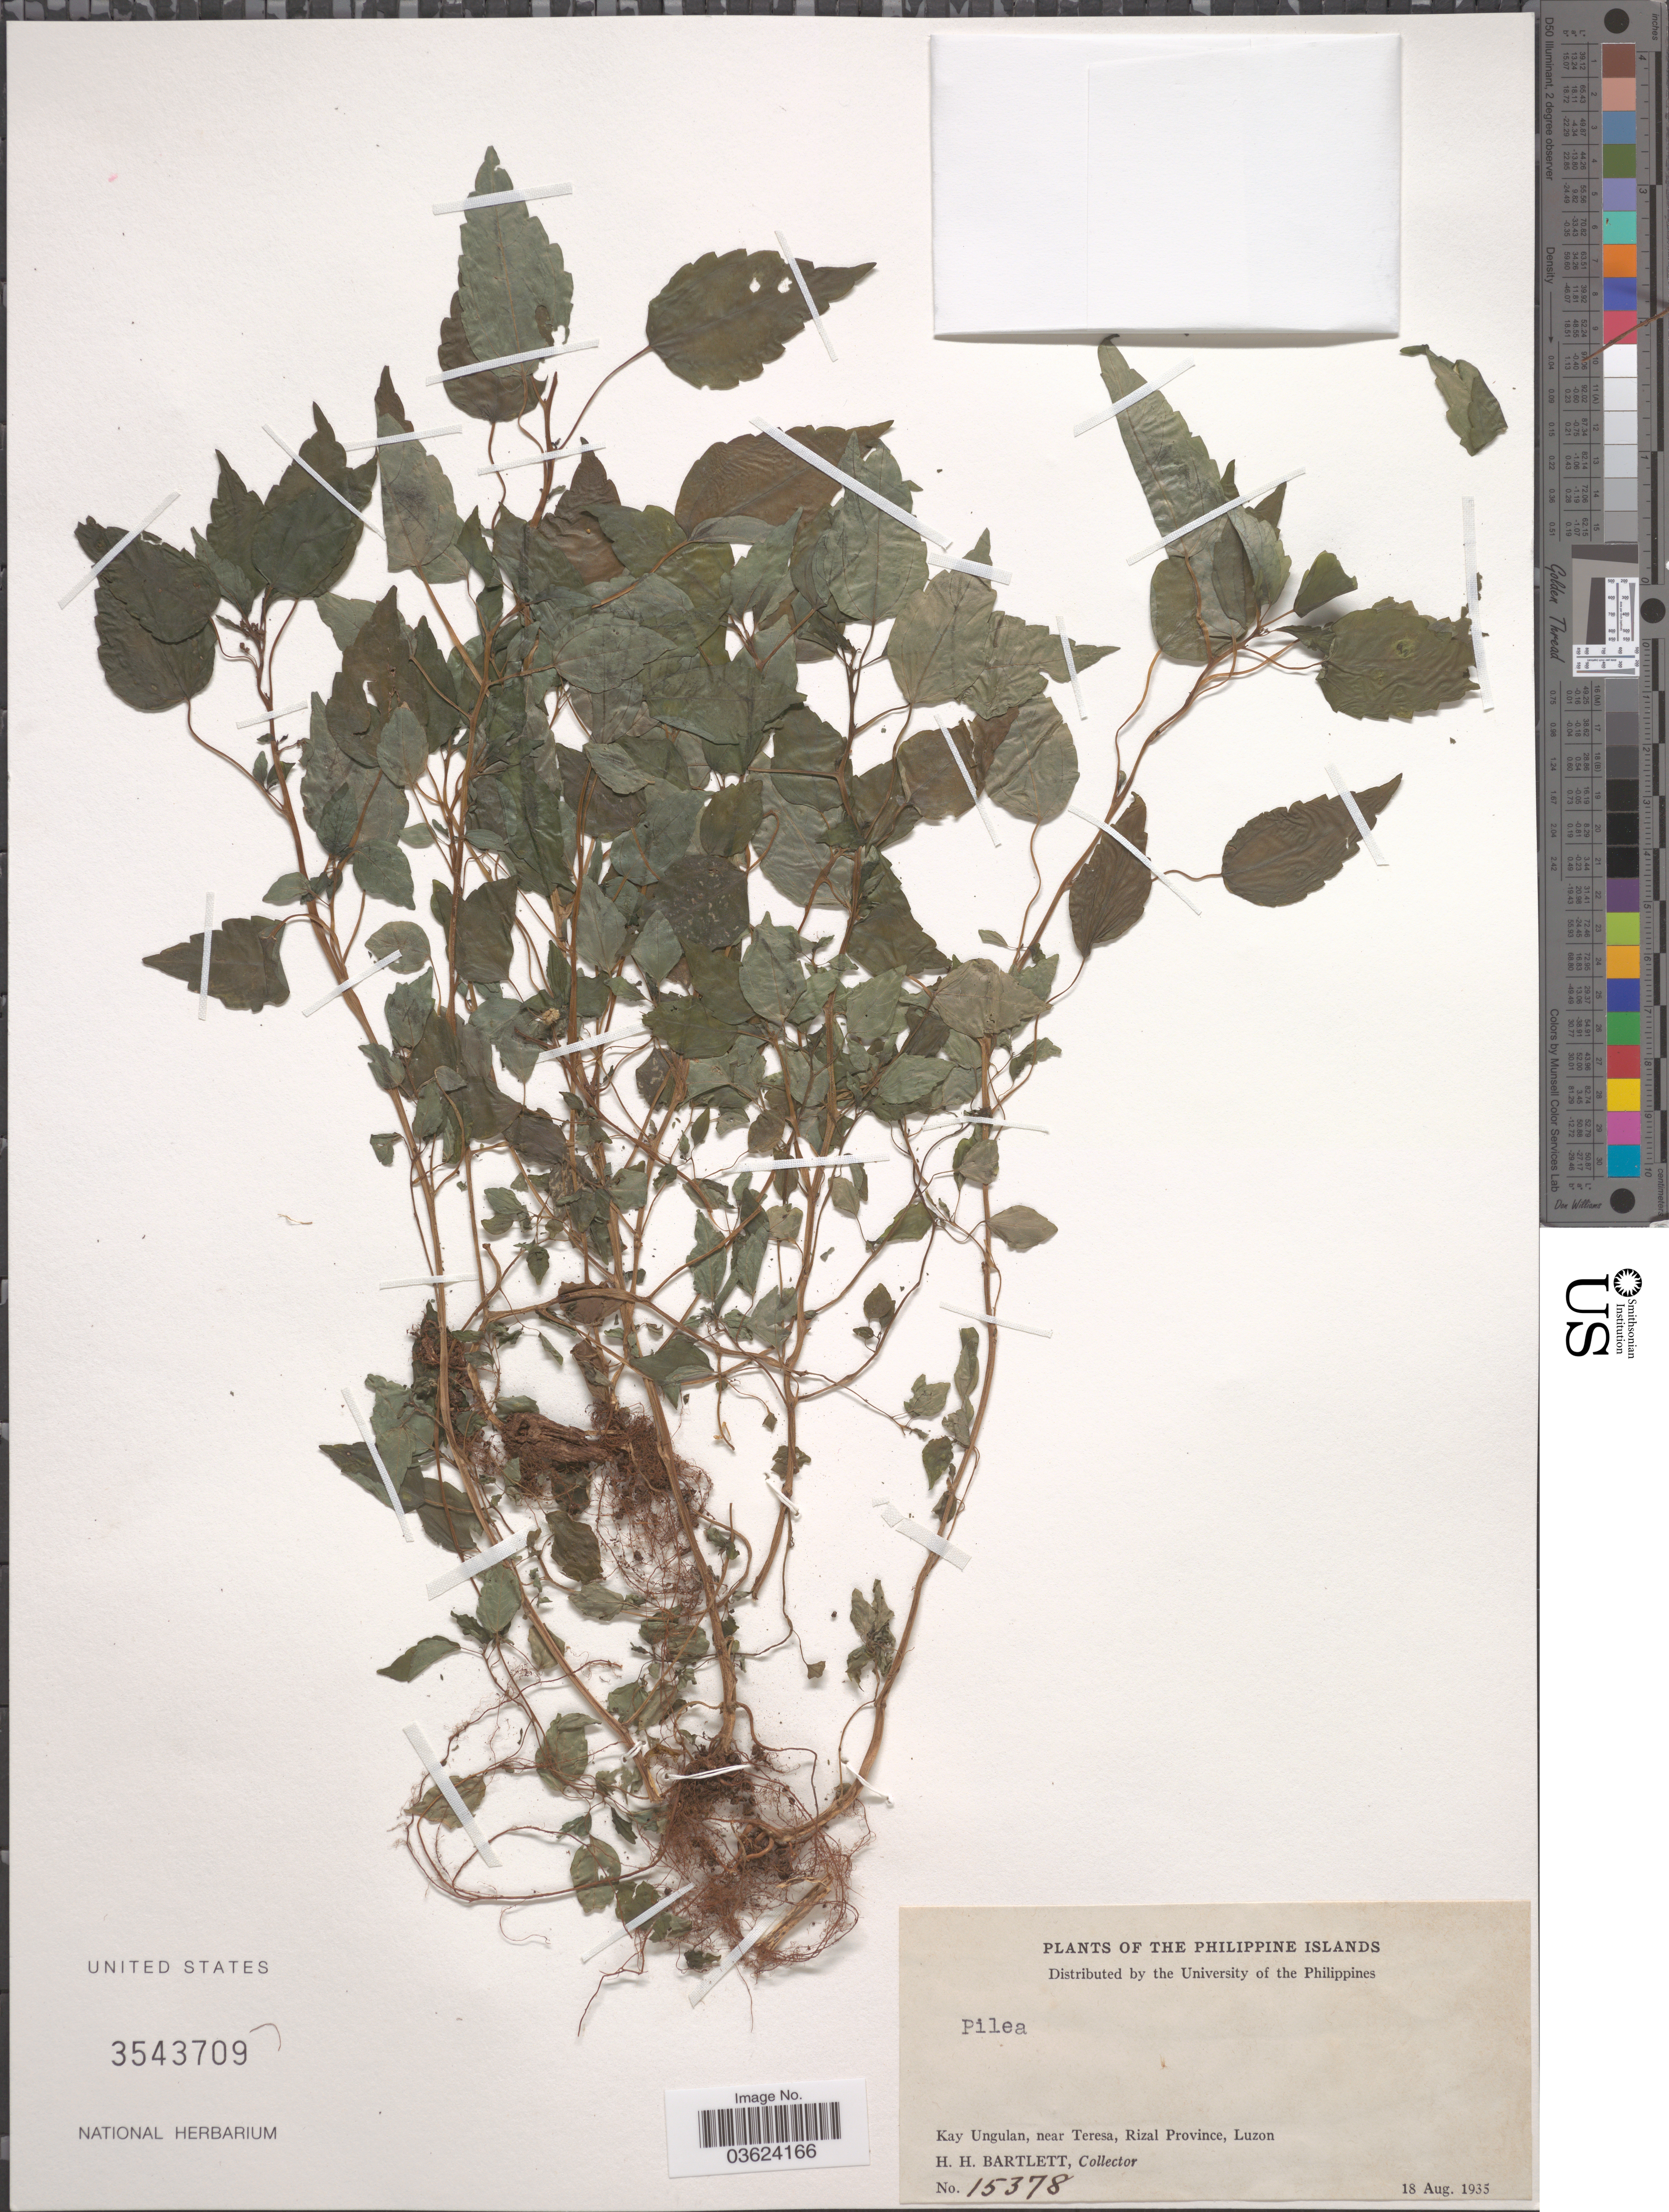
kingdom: Plantae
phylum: Tracheophyta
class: Magnoliopsida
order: Rosales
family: Urticaceae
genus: Pilea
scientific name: Pilea sp.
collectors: H. H. Bartlett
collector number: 15378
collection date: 1935-08-18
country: Philippines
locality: Philippine Islands. Kay Ungulan, near Teresa, Rizal Province, Luzon.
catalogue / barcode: US 3543709